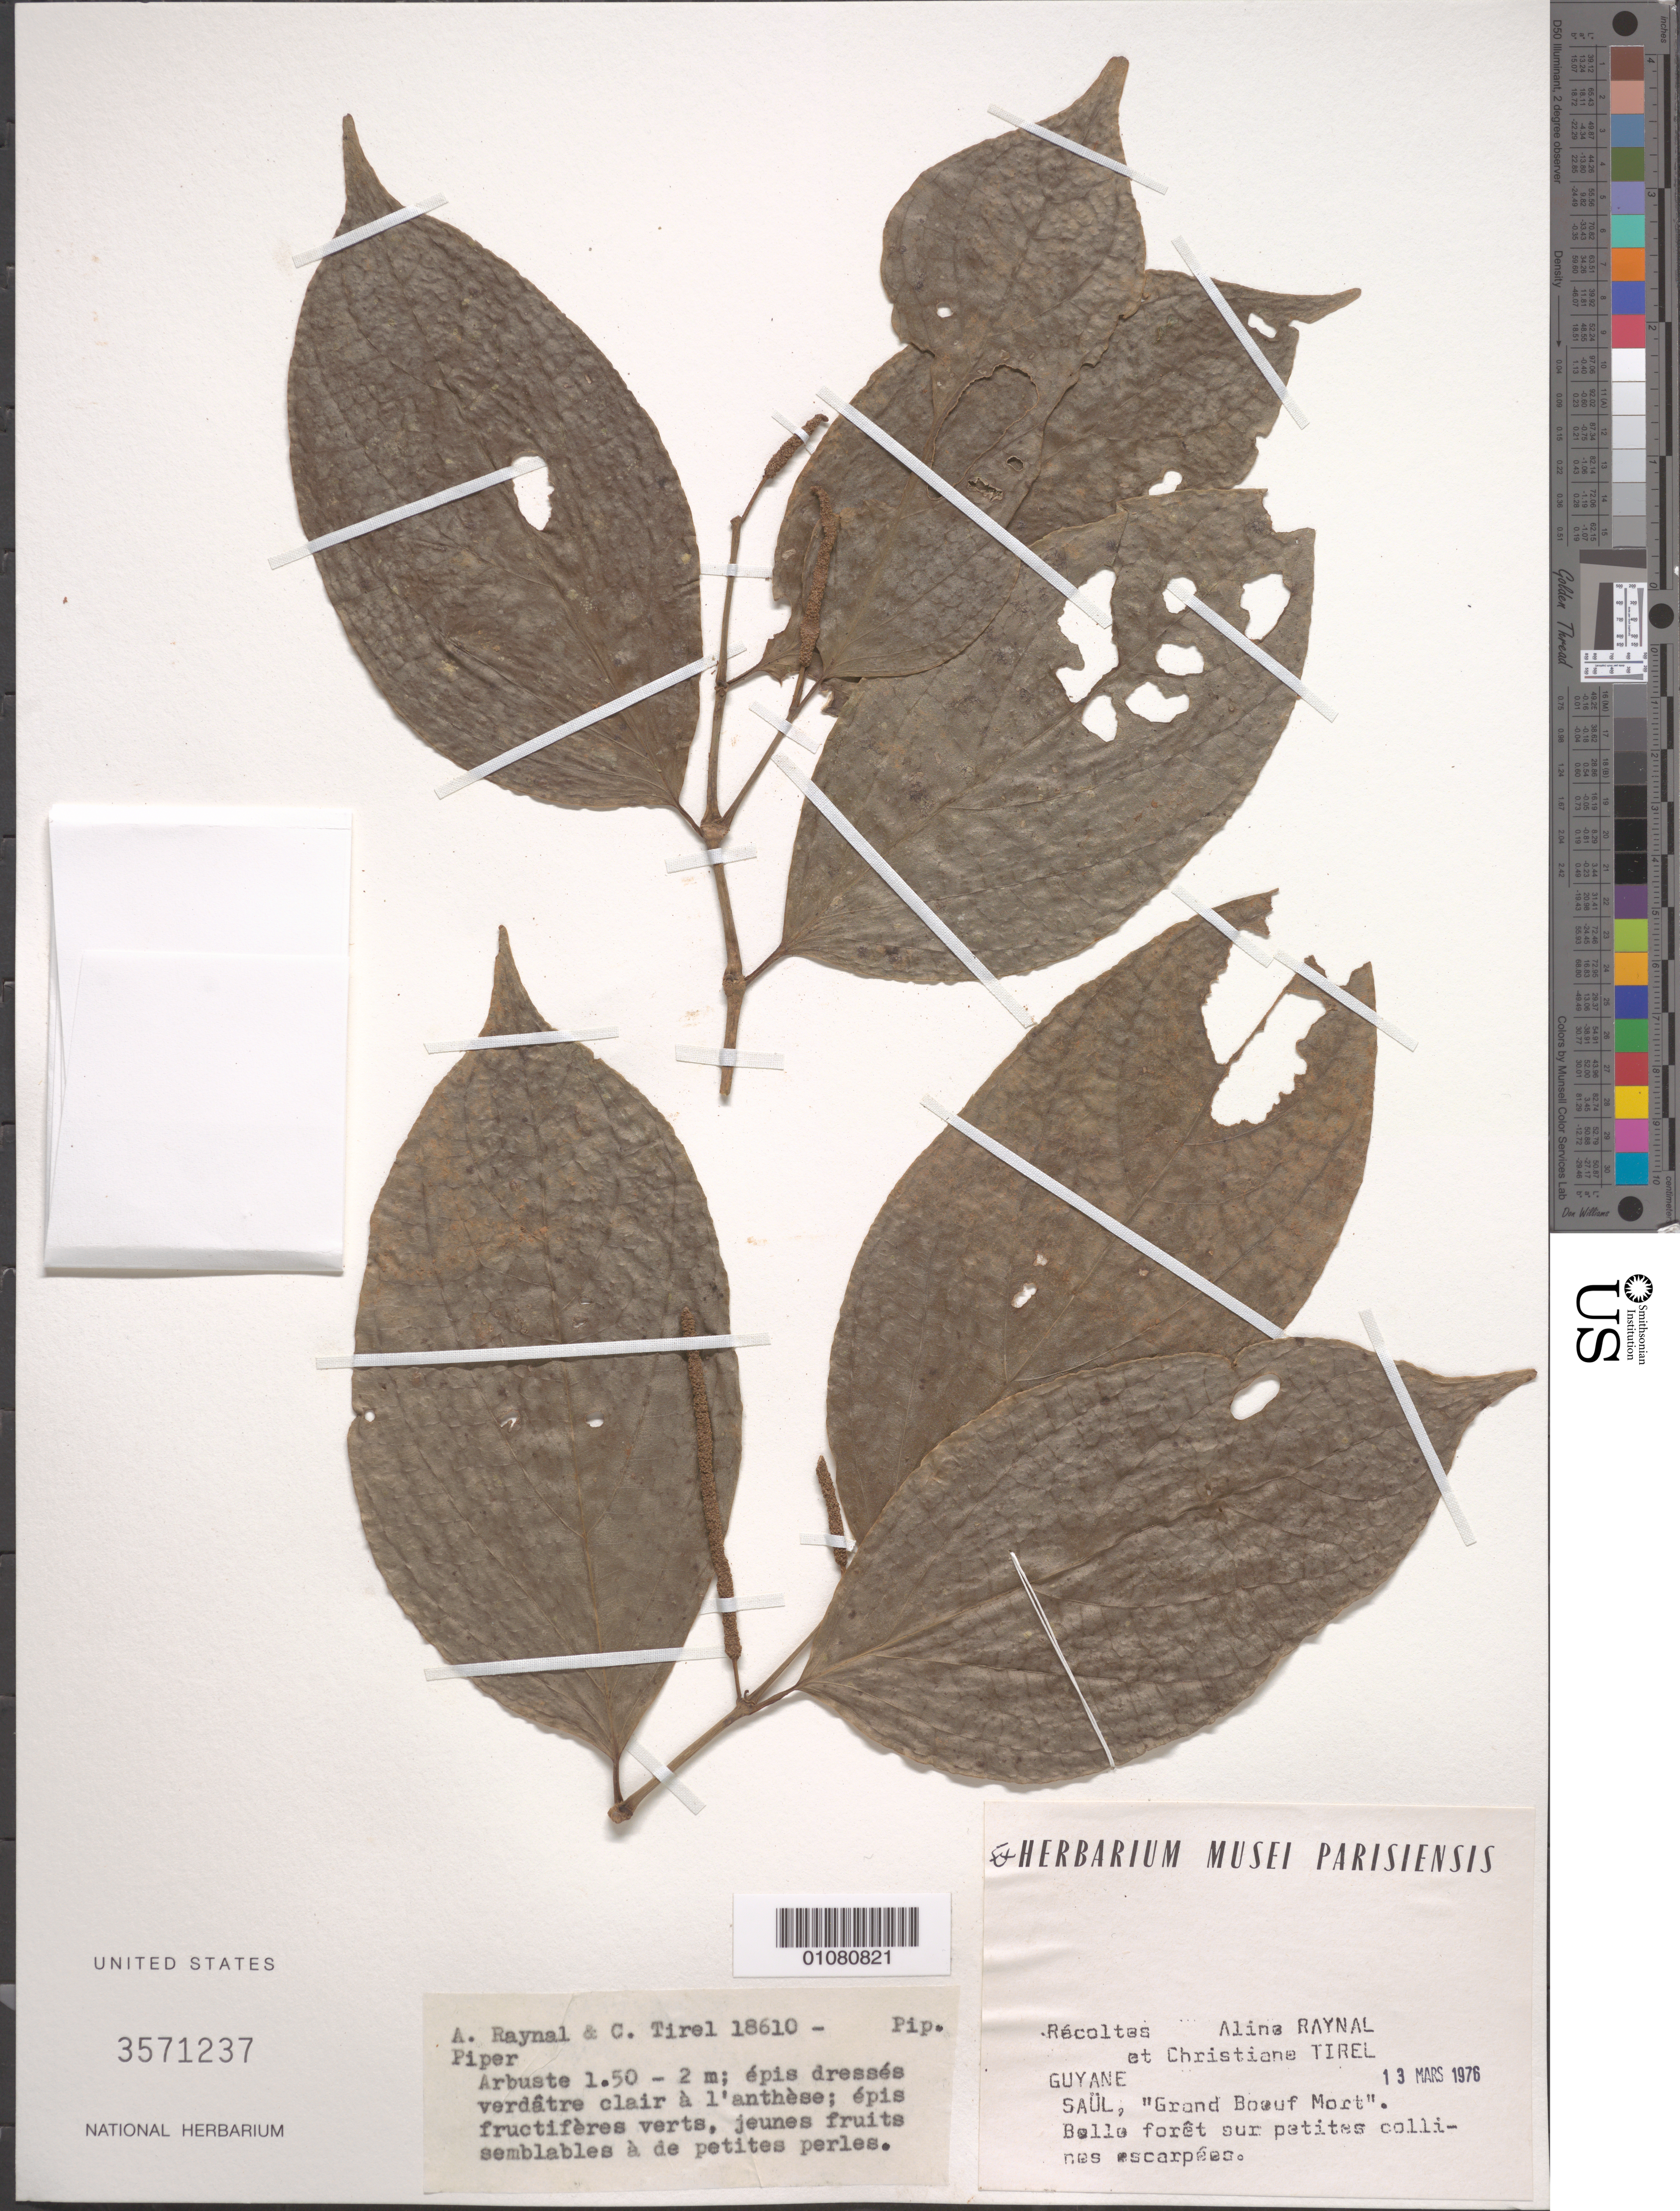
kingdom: Plantae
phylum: Tracheophyta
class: Magnoliopsida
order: Piperales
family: Piperaceae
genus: Piper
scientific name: Piper sp.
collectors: A. M. Raynal & C. Tirel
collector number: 18610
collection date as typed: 13-Mar-76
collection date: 1976-03-13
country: French Guiana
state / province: Saint-Laurent-du-Maroni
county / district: Saül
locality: Saül, "Grand Boeuf Mort"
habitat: Belle foret sur petites collines escarpees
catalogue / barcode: US 3571237